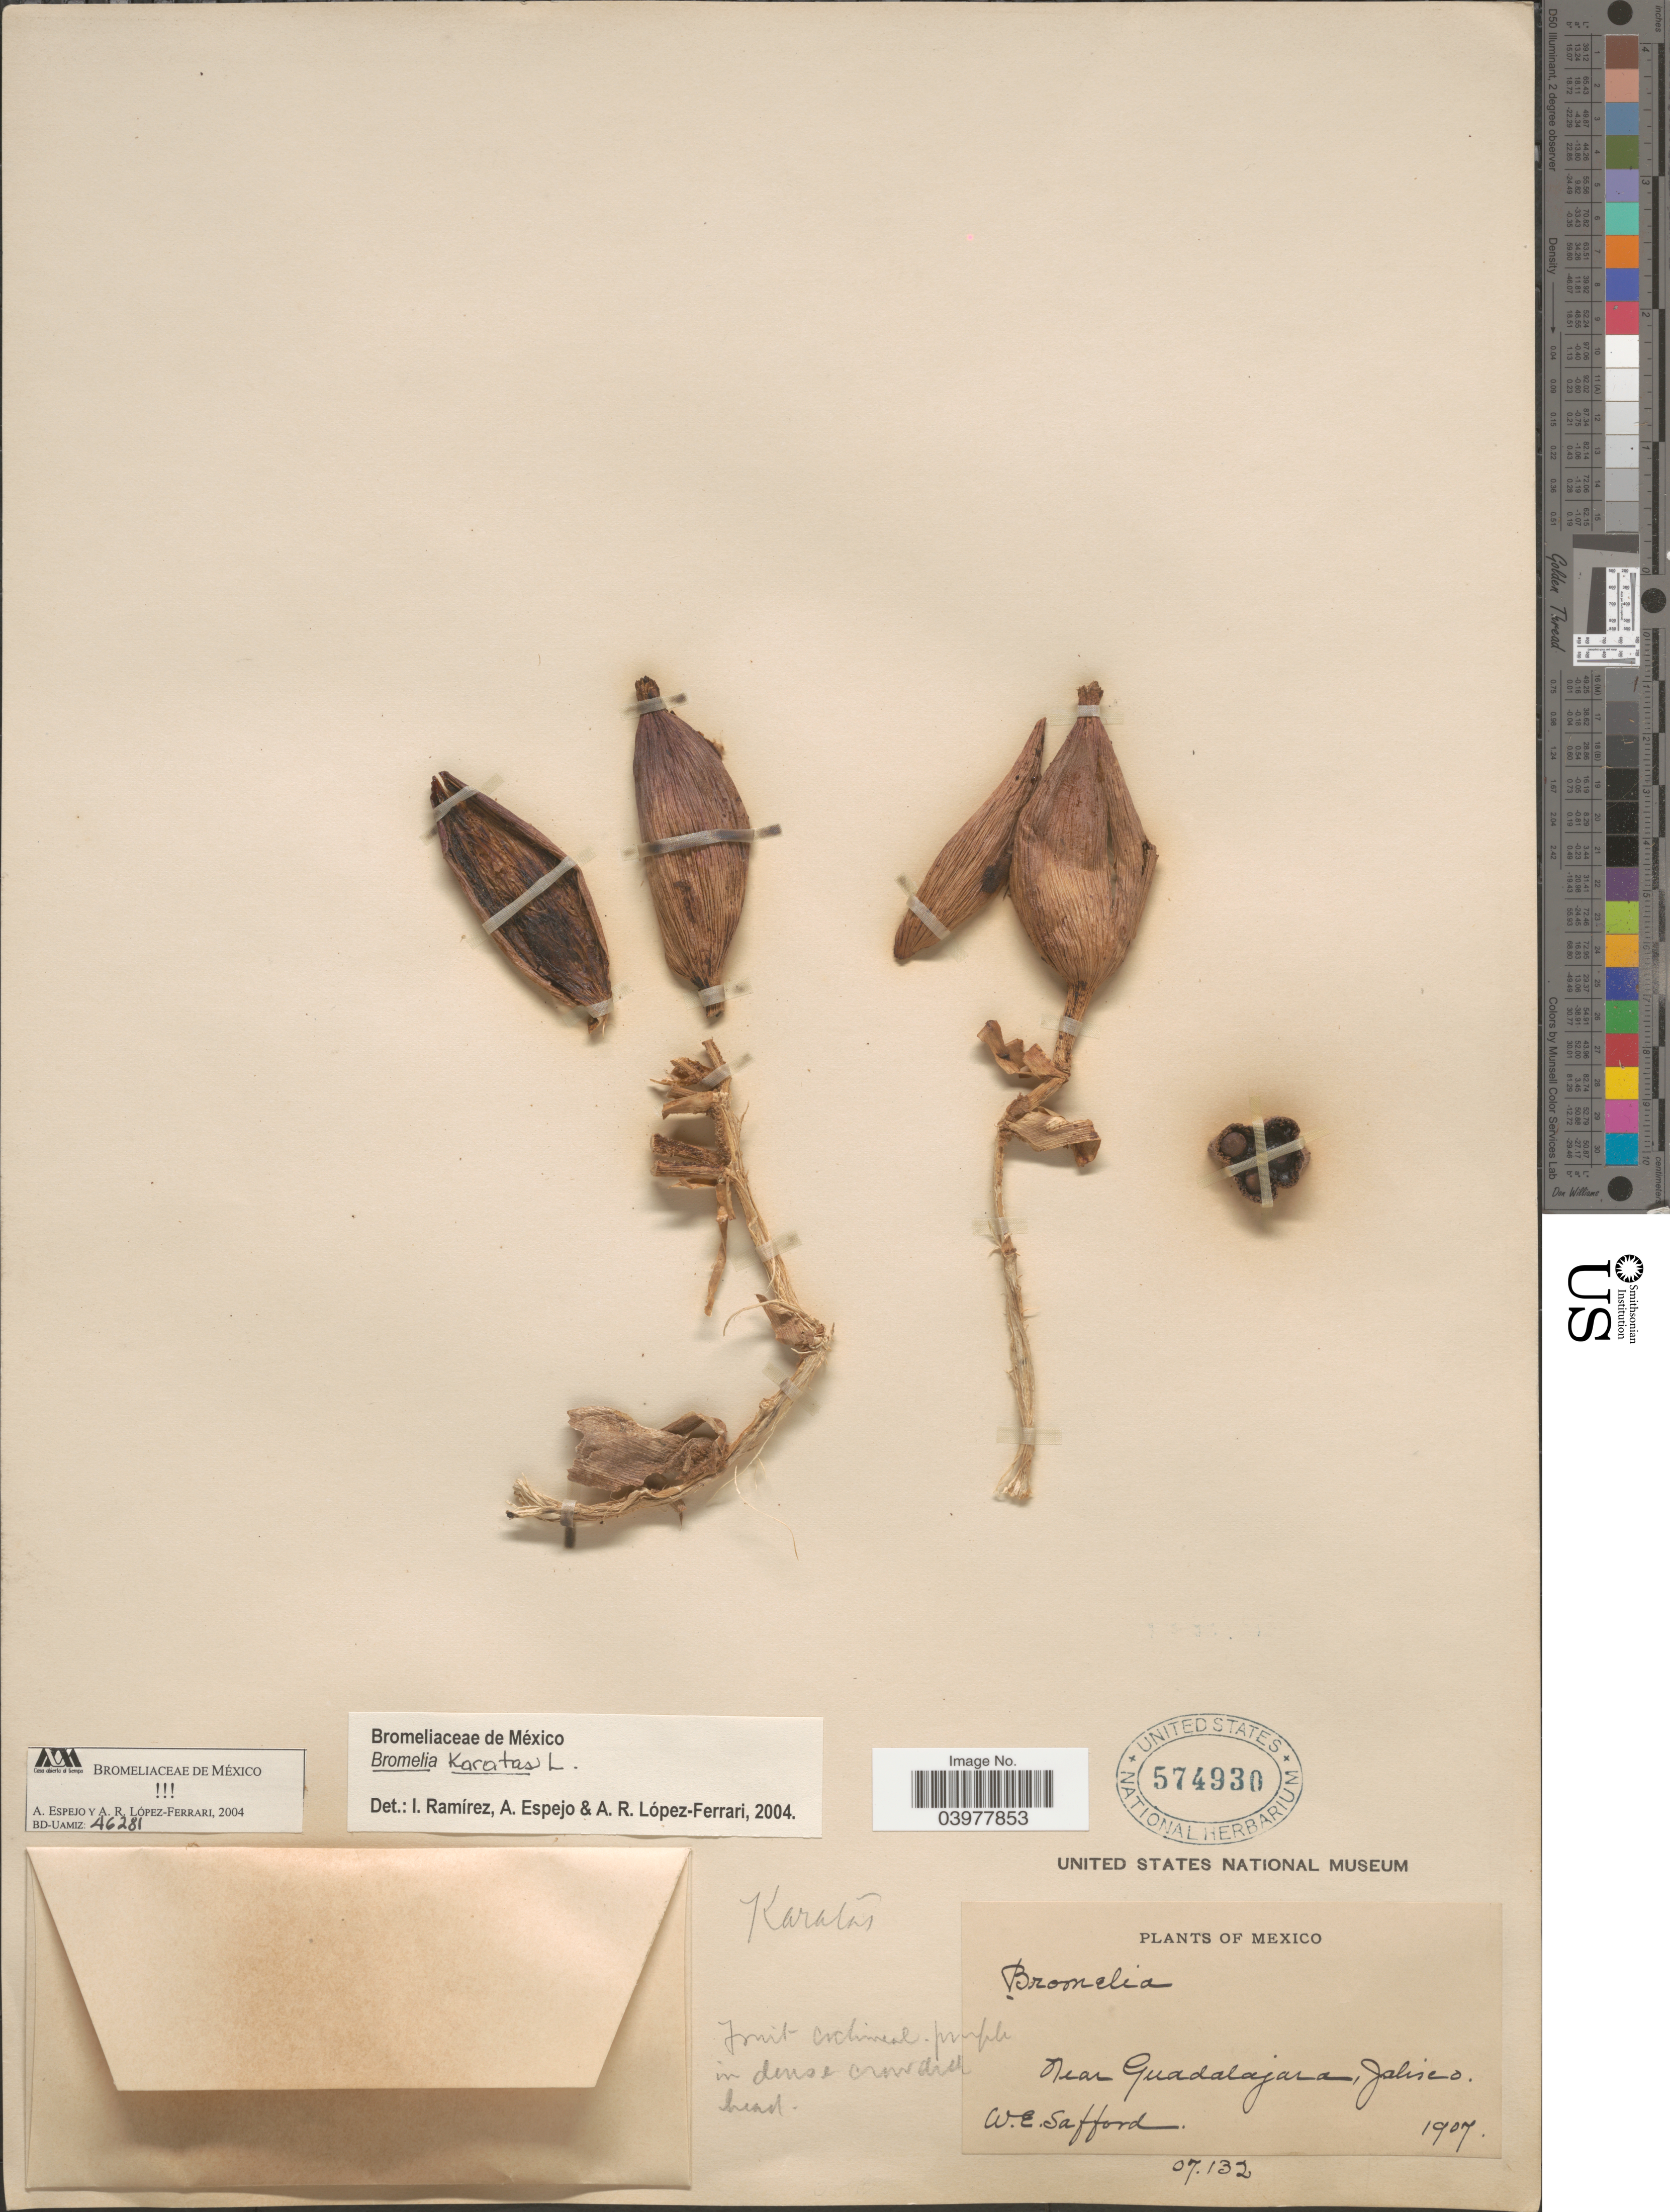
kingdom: Plantae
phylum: Tracheophyta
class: Liliopsida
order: Poales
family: Bromeliaceae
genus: Bromelia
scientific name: Bromelia karatas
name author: L.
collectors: W. E. Safford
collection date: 1907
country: Mexico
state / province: Jalisco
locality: Near Guadalajara.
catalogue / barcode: US 574930